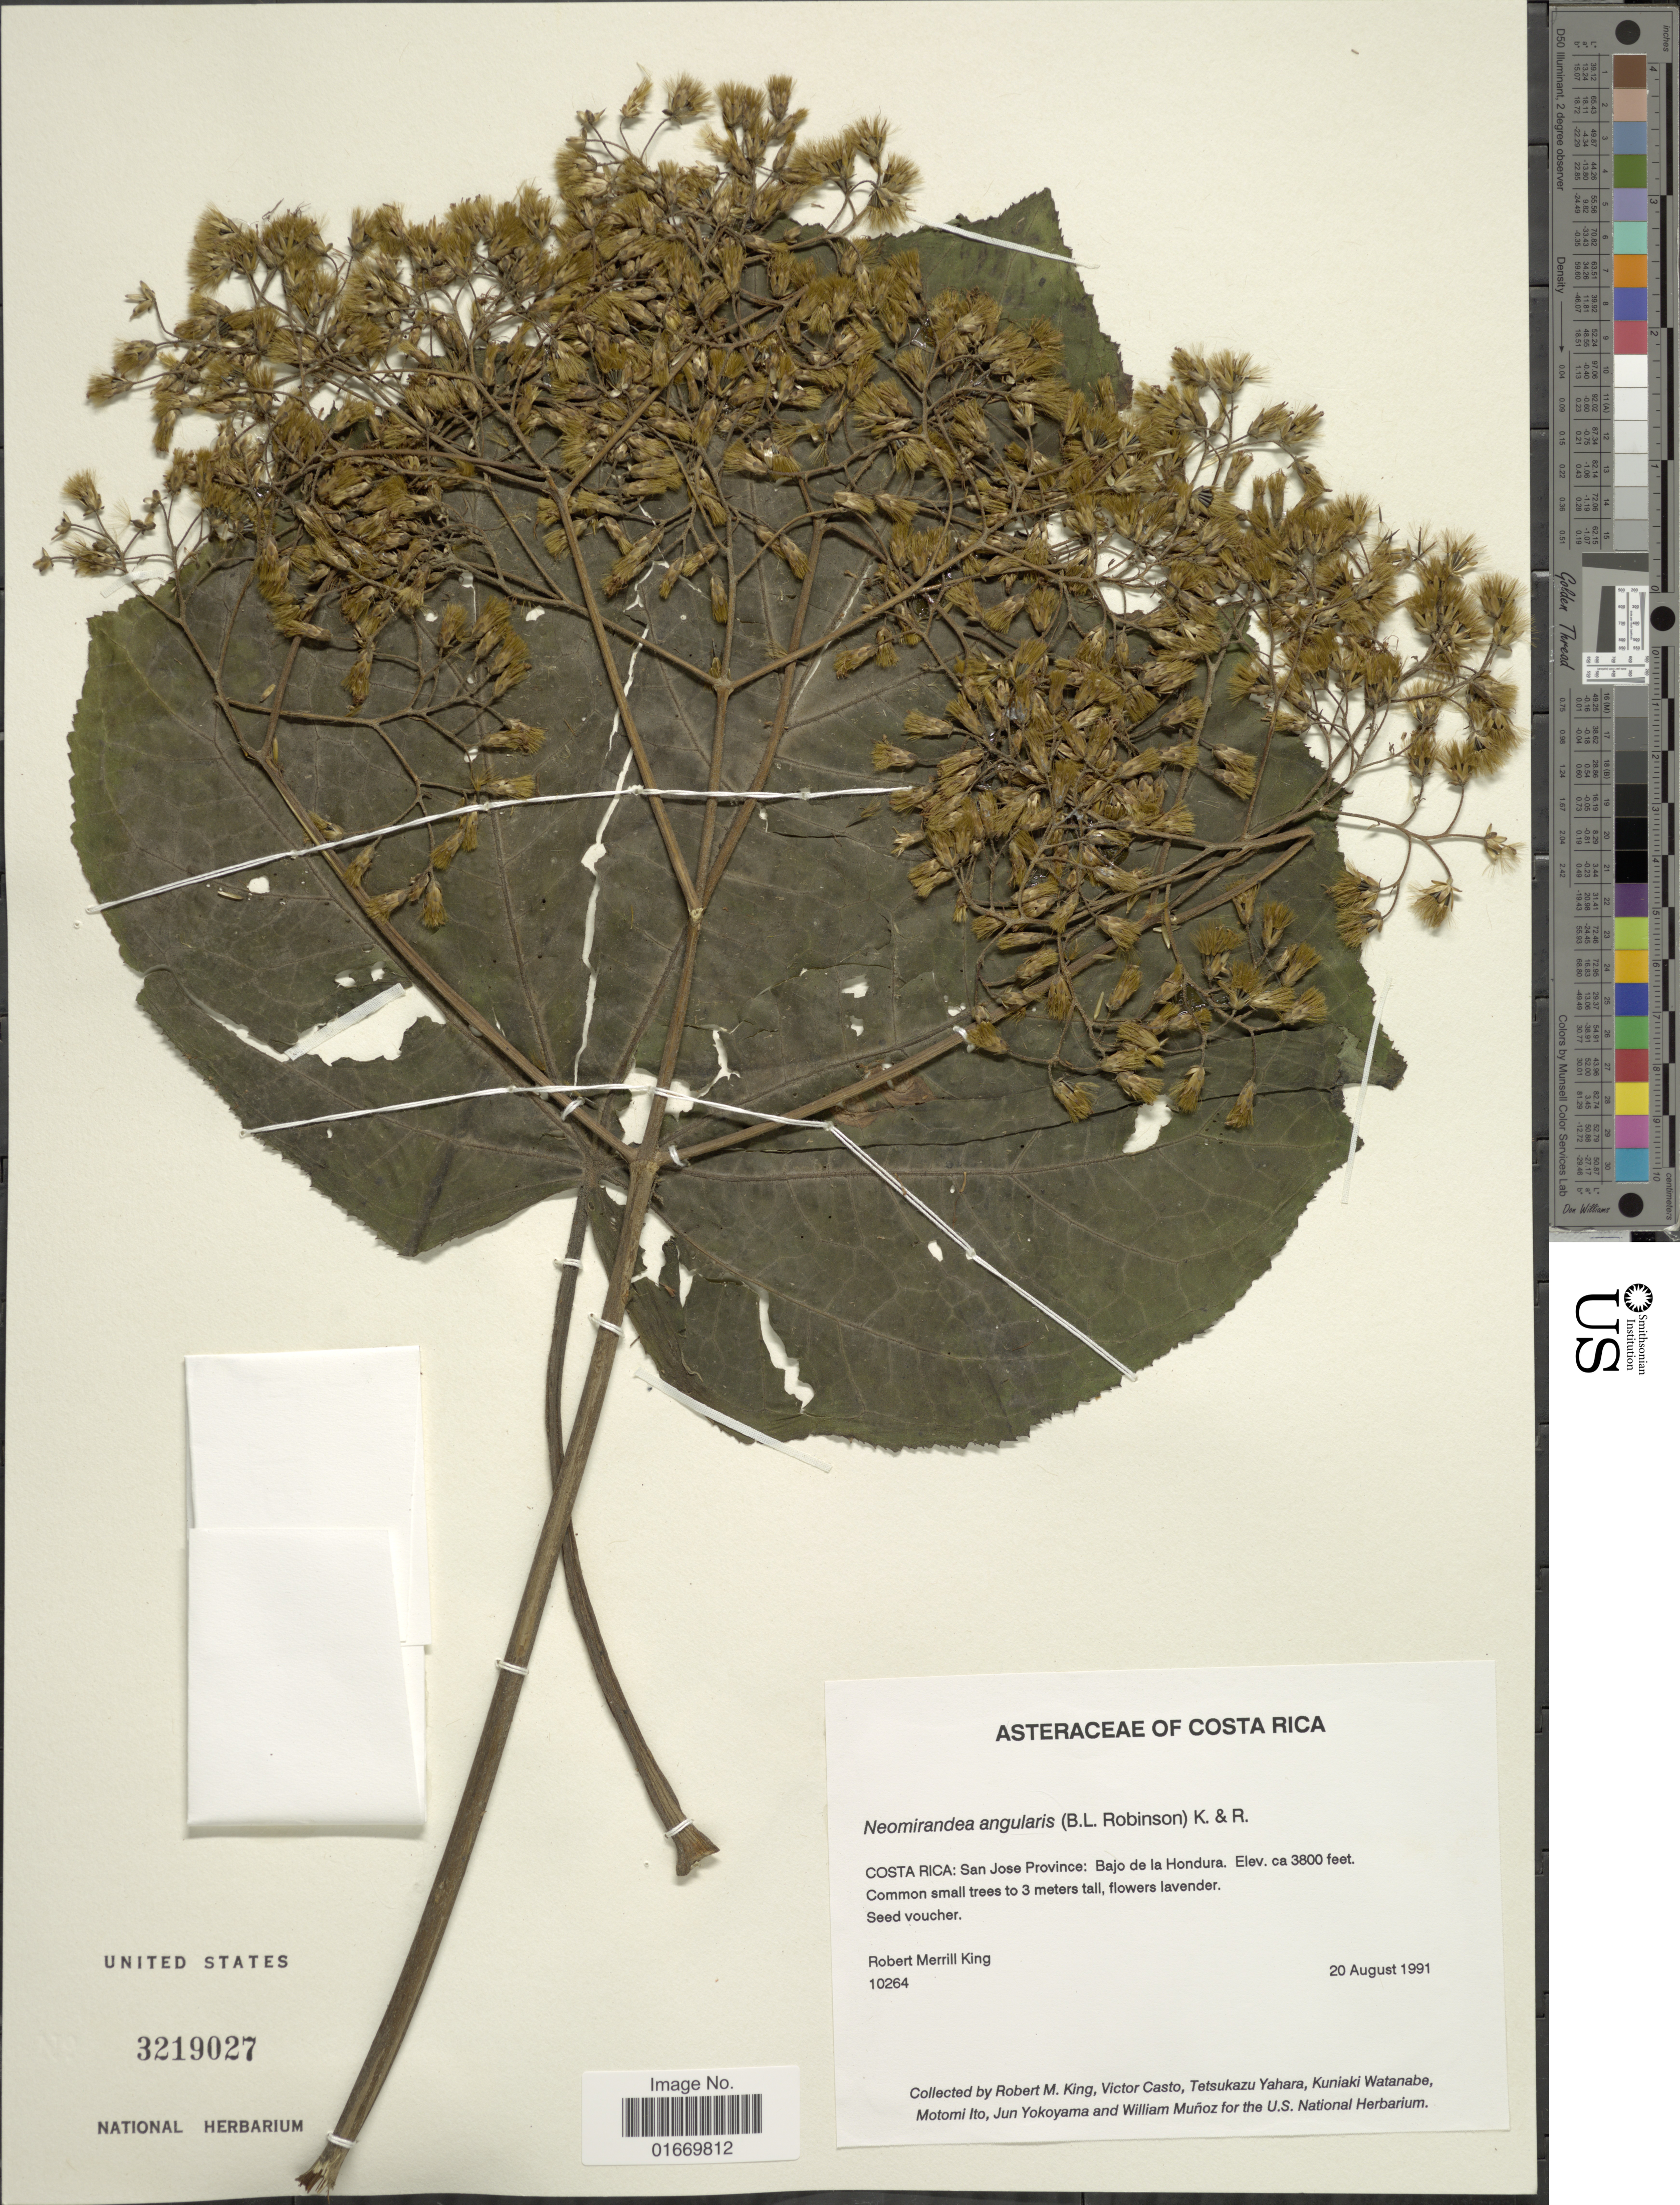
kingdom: Plantae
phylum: Tracheophyta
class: Magnoliopsida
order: Asterales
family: Asteraceae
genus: Neomirandea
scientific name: Neomirandea angularis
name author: (B.L. Rob.) R.M. King & H. Rob.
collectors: R. M. King, V. Castro, T. Yahara, K. Watanabe & et al.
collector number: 10264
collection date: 1991-08-20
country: Costa Rica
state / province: San José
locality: Bajo de la Hondura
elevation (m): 1158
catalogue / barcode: US 3219027